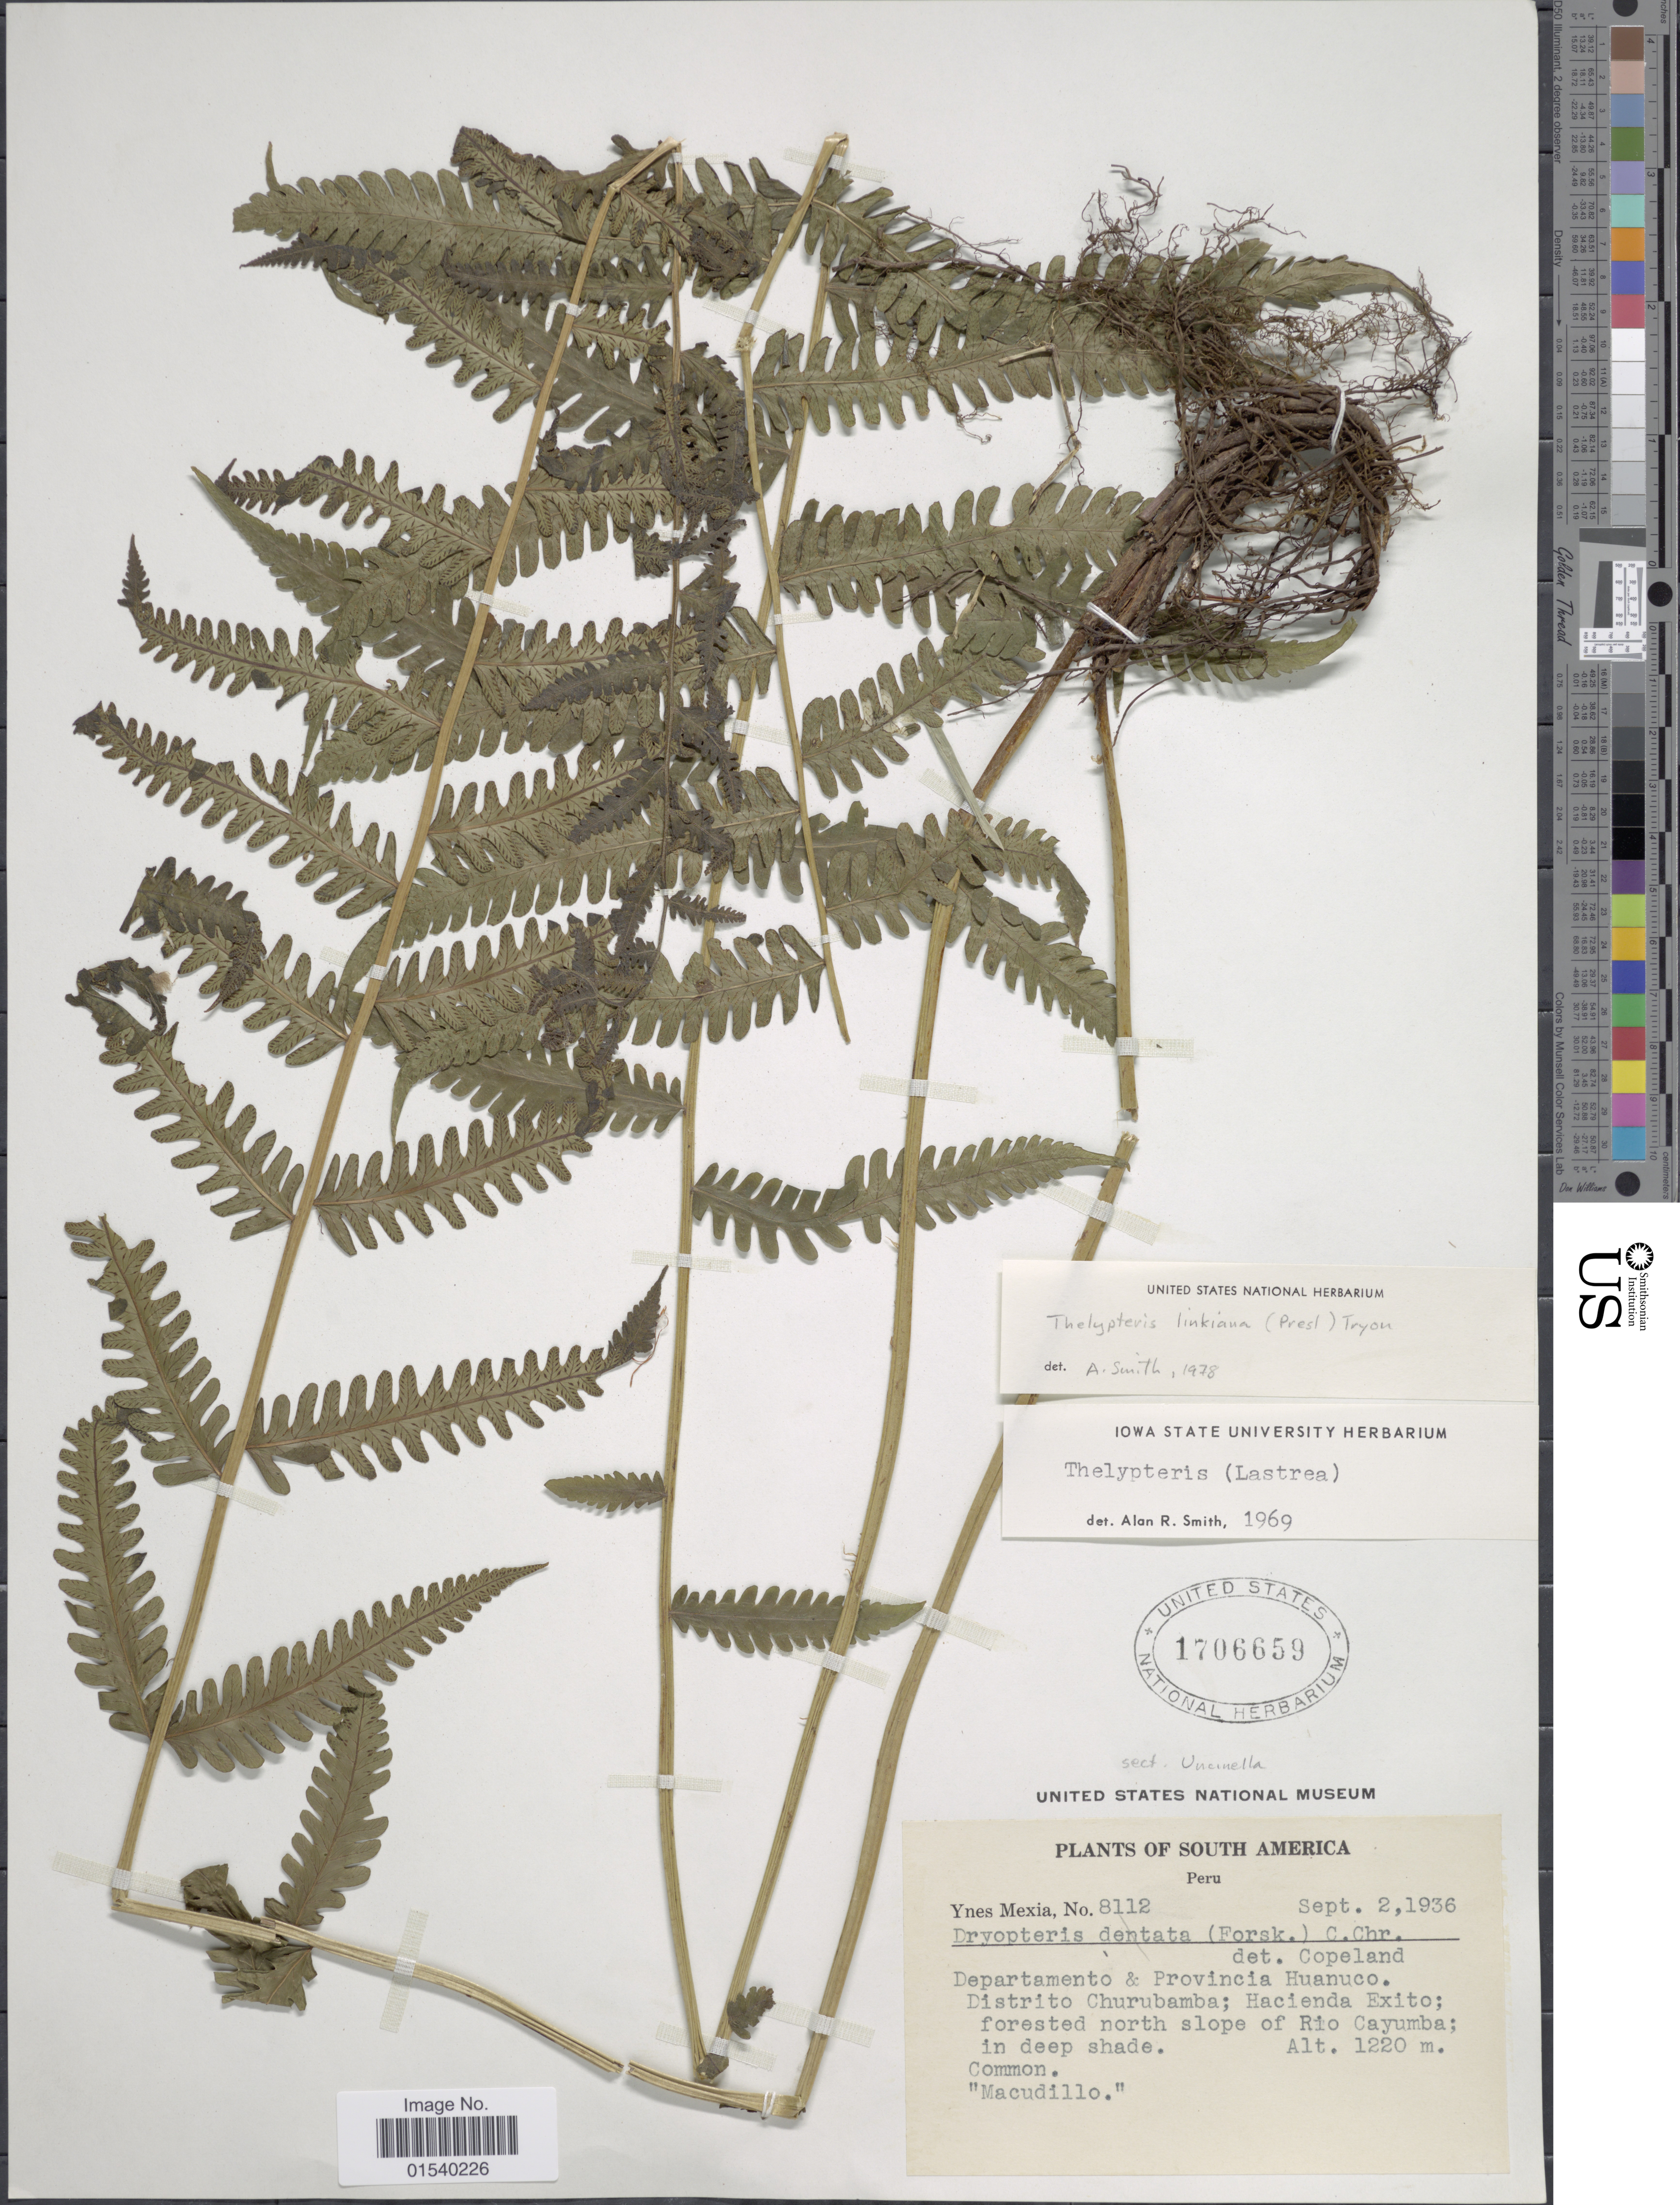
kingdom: Plantae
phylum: Tracheophyta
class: Polypodiopsida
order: Polypodiales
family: Thelypteridaceae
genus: Amauropelta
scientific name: Amauropelta linkiana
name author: (C. Presl) Pic. Serm.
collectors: Y. Mexia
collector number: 8112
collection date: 1936-09-02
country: Peru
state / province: Huánuco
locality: Departamento Huanuco. Distrito Churubmba; Hacienda Exito; forested north slope of Rio Cayumba, 'Macudillo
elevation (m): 1220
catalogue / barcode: US 1706659